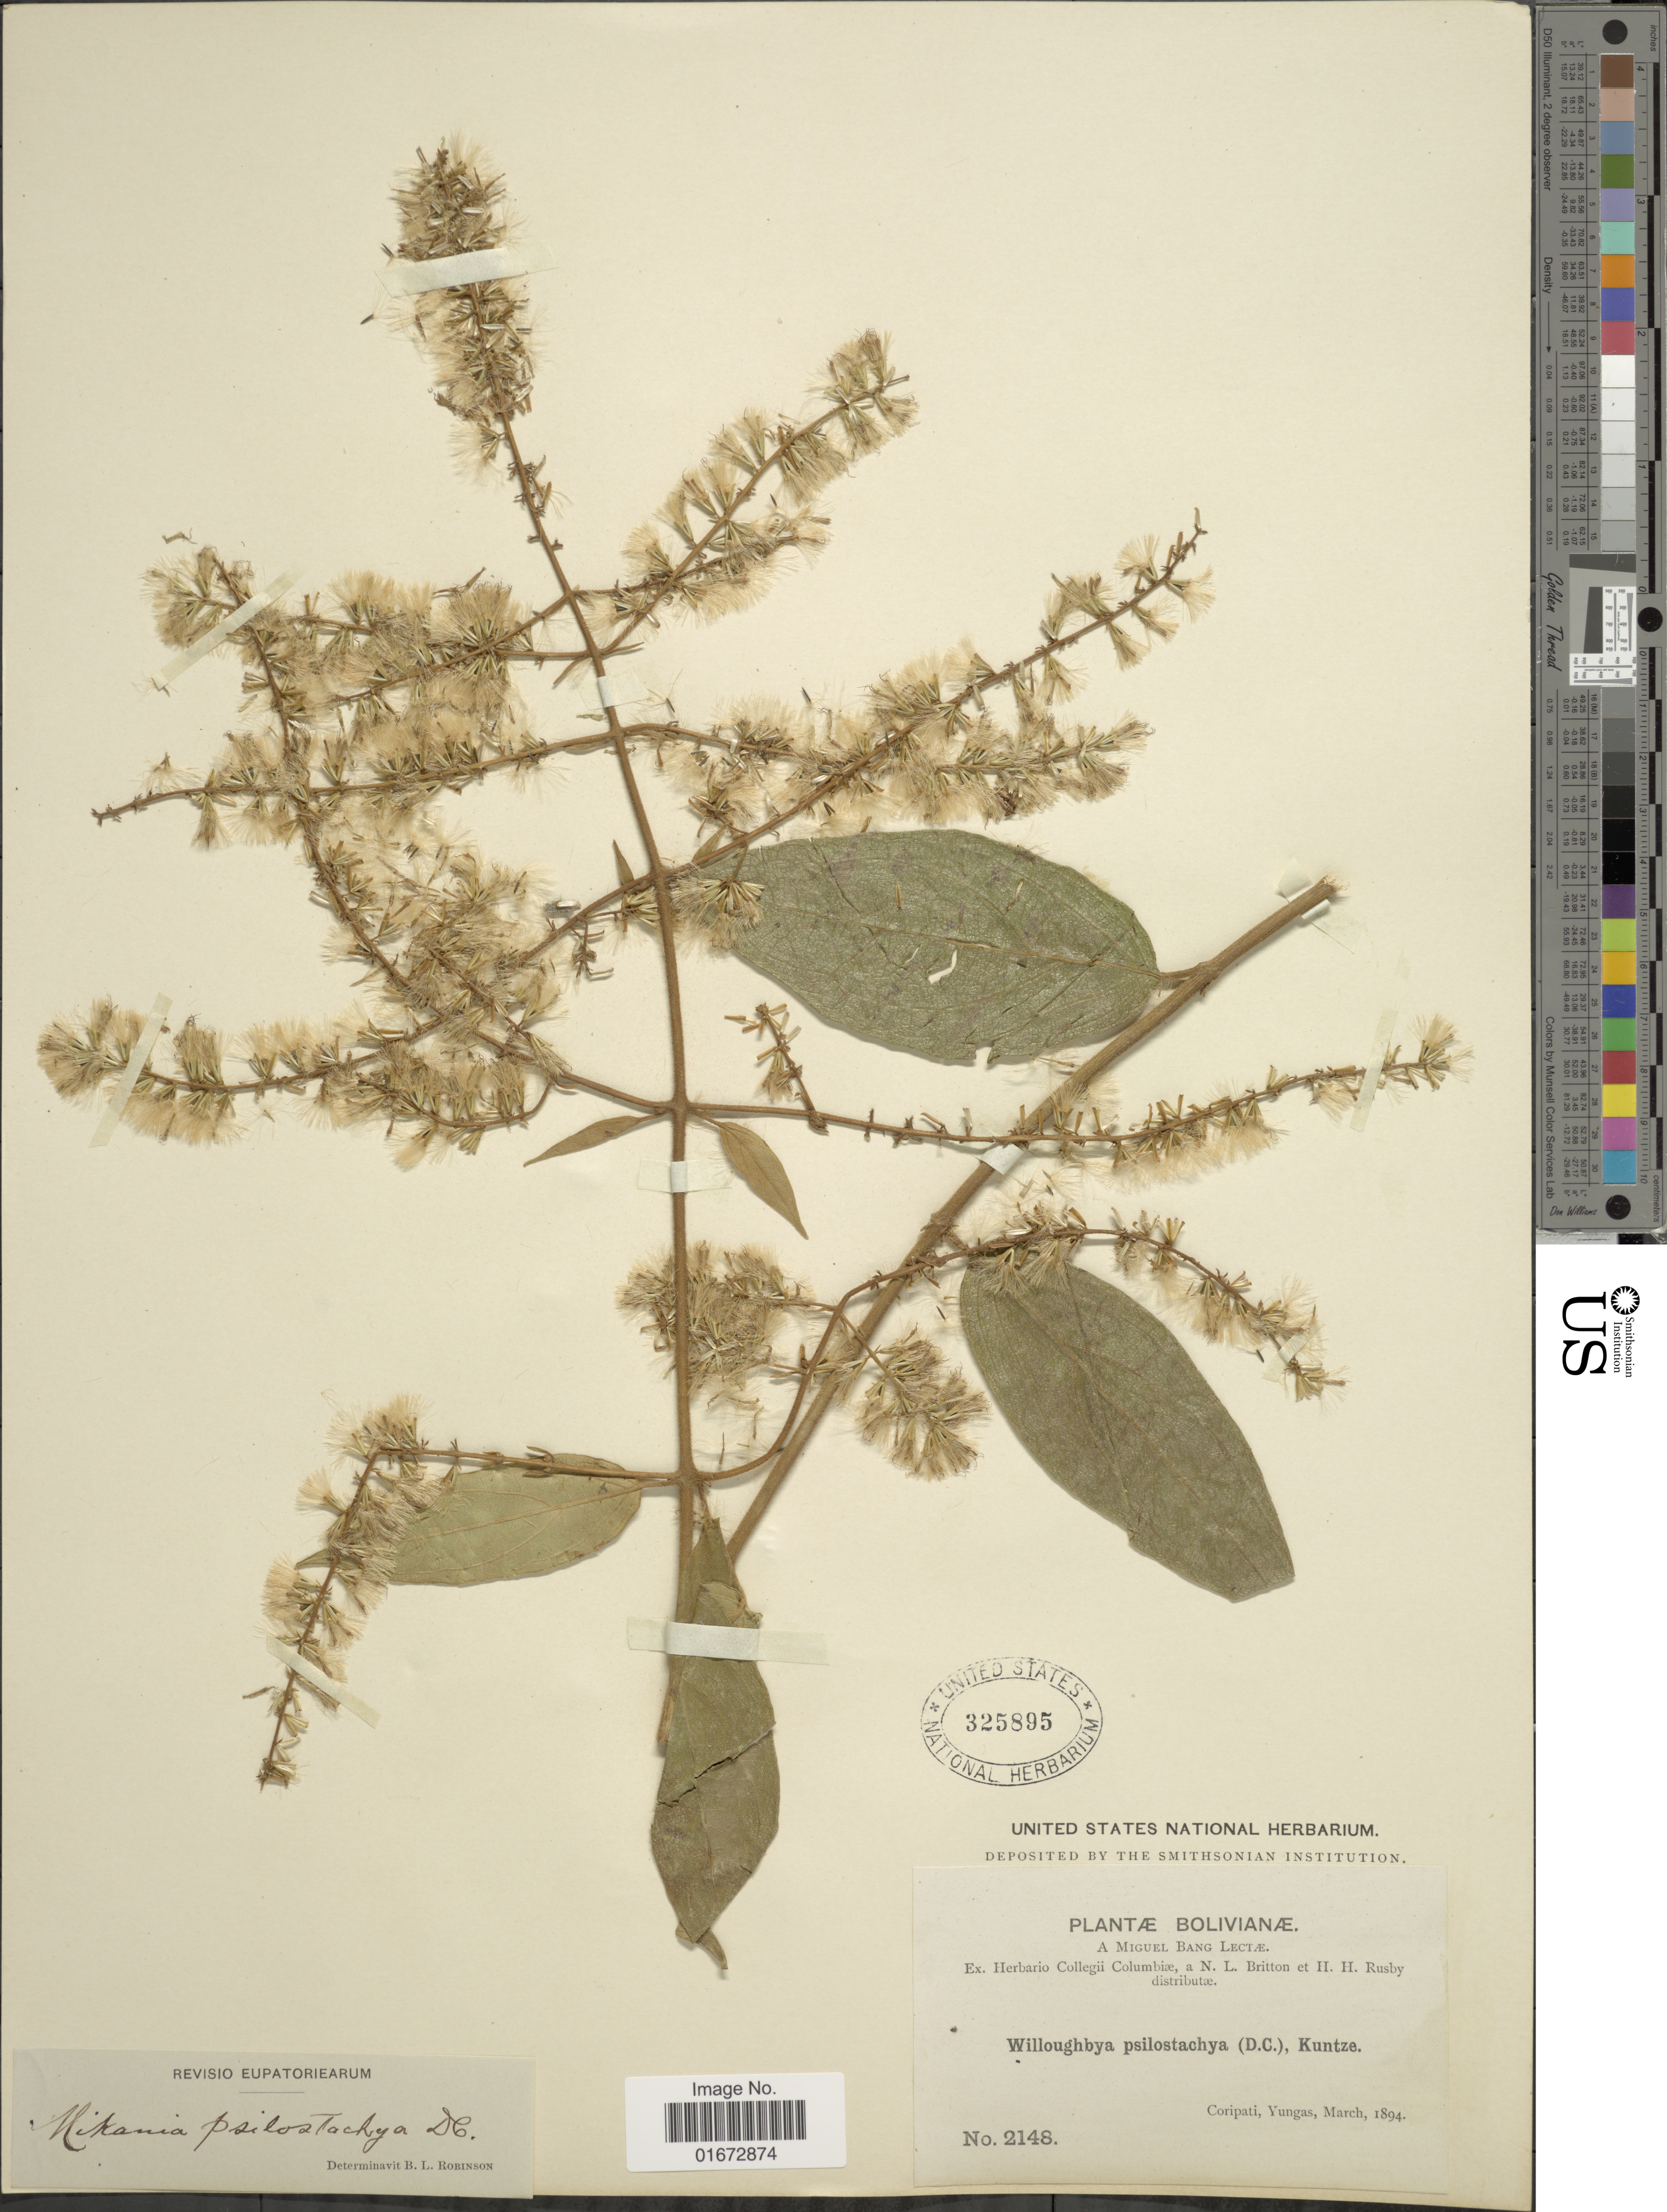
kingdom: Plantae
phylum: Tracheophyta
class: Magnoliopsida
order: Asterales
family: Asteraceae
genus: Mikania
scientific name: Mikania psilostachya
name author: DC.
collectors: M. Bang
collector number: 2148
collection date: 1894-03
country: Bolivia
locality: Coripati, Yungas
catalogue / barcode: US 325895